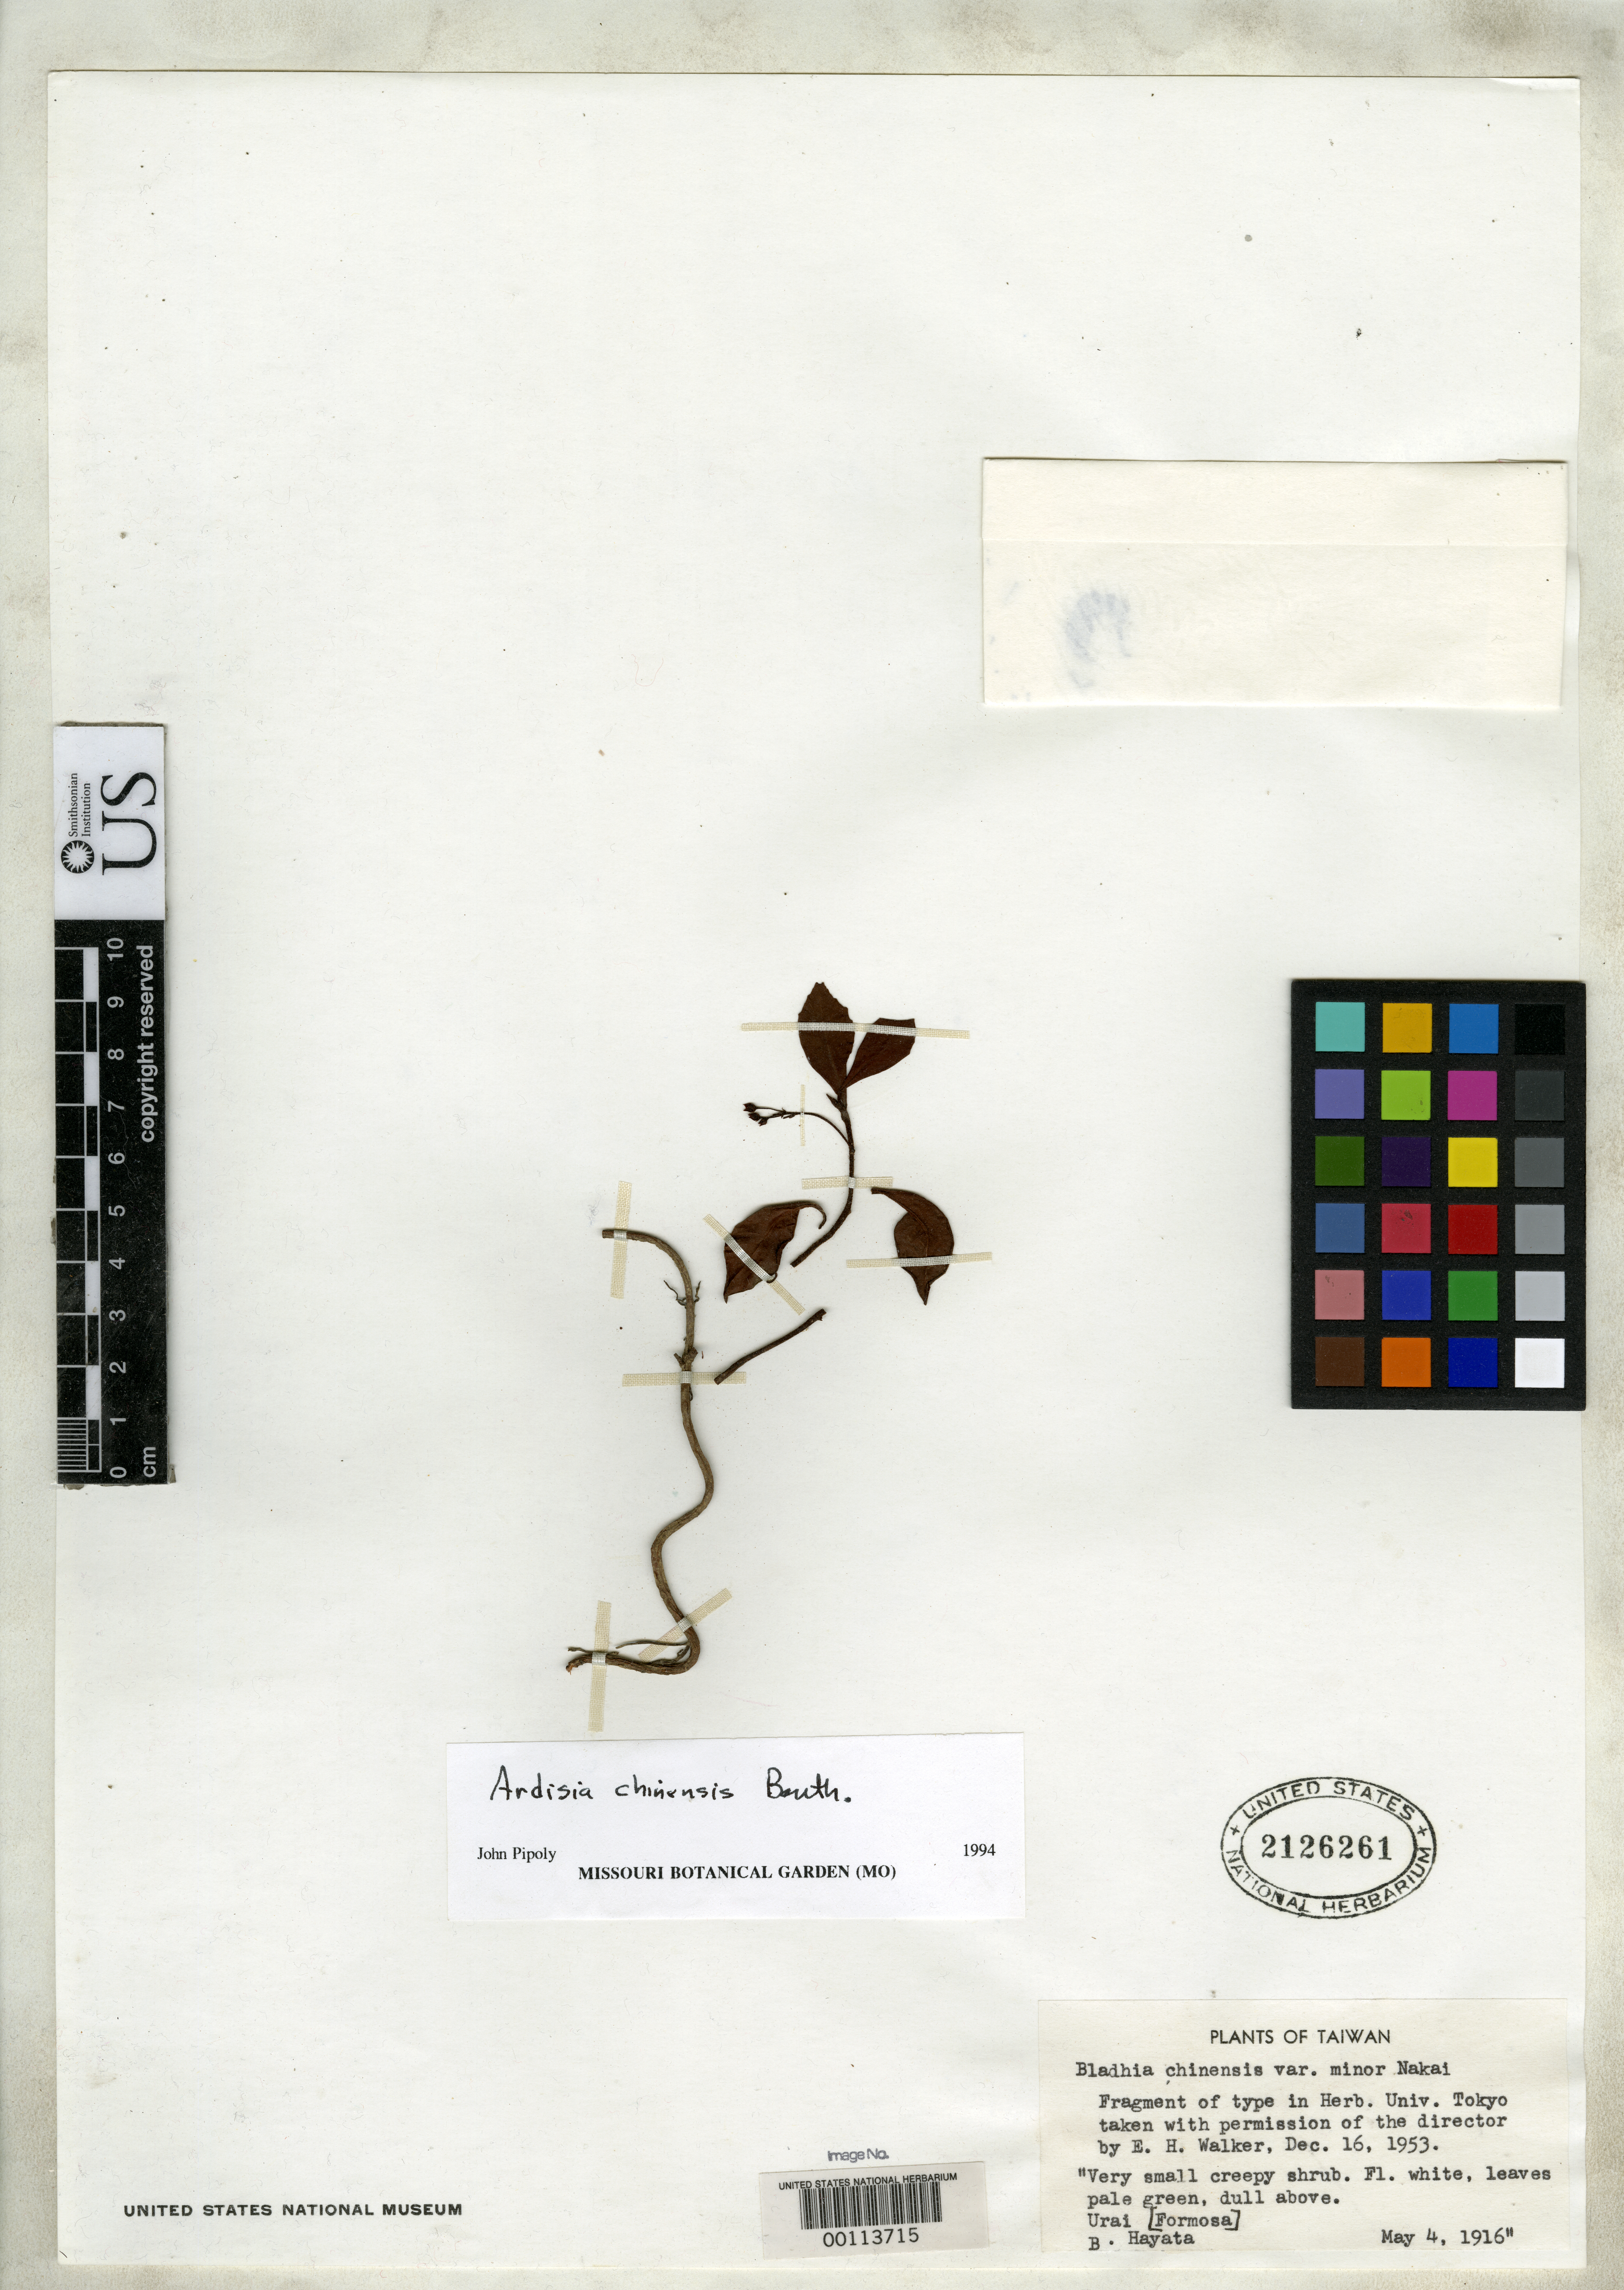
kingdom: Plantae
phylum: Tracheophyta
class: Magnoliopsida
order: Ericales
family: Primulaceae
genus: Bladhia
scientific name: Bladhia chinensis var. minor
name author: Nakai in Nakai & Honda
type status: Type Collection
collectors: B. Hayata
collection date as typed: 04 May 1916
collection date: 1916-05-04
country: Taiwan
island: Taiwan [Formosa]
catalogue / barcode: US 2126261